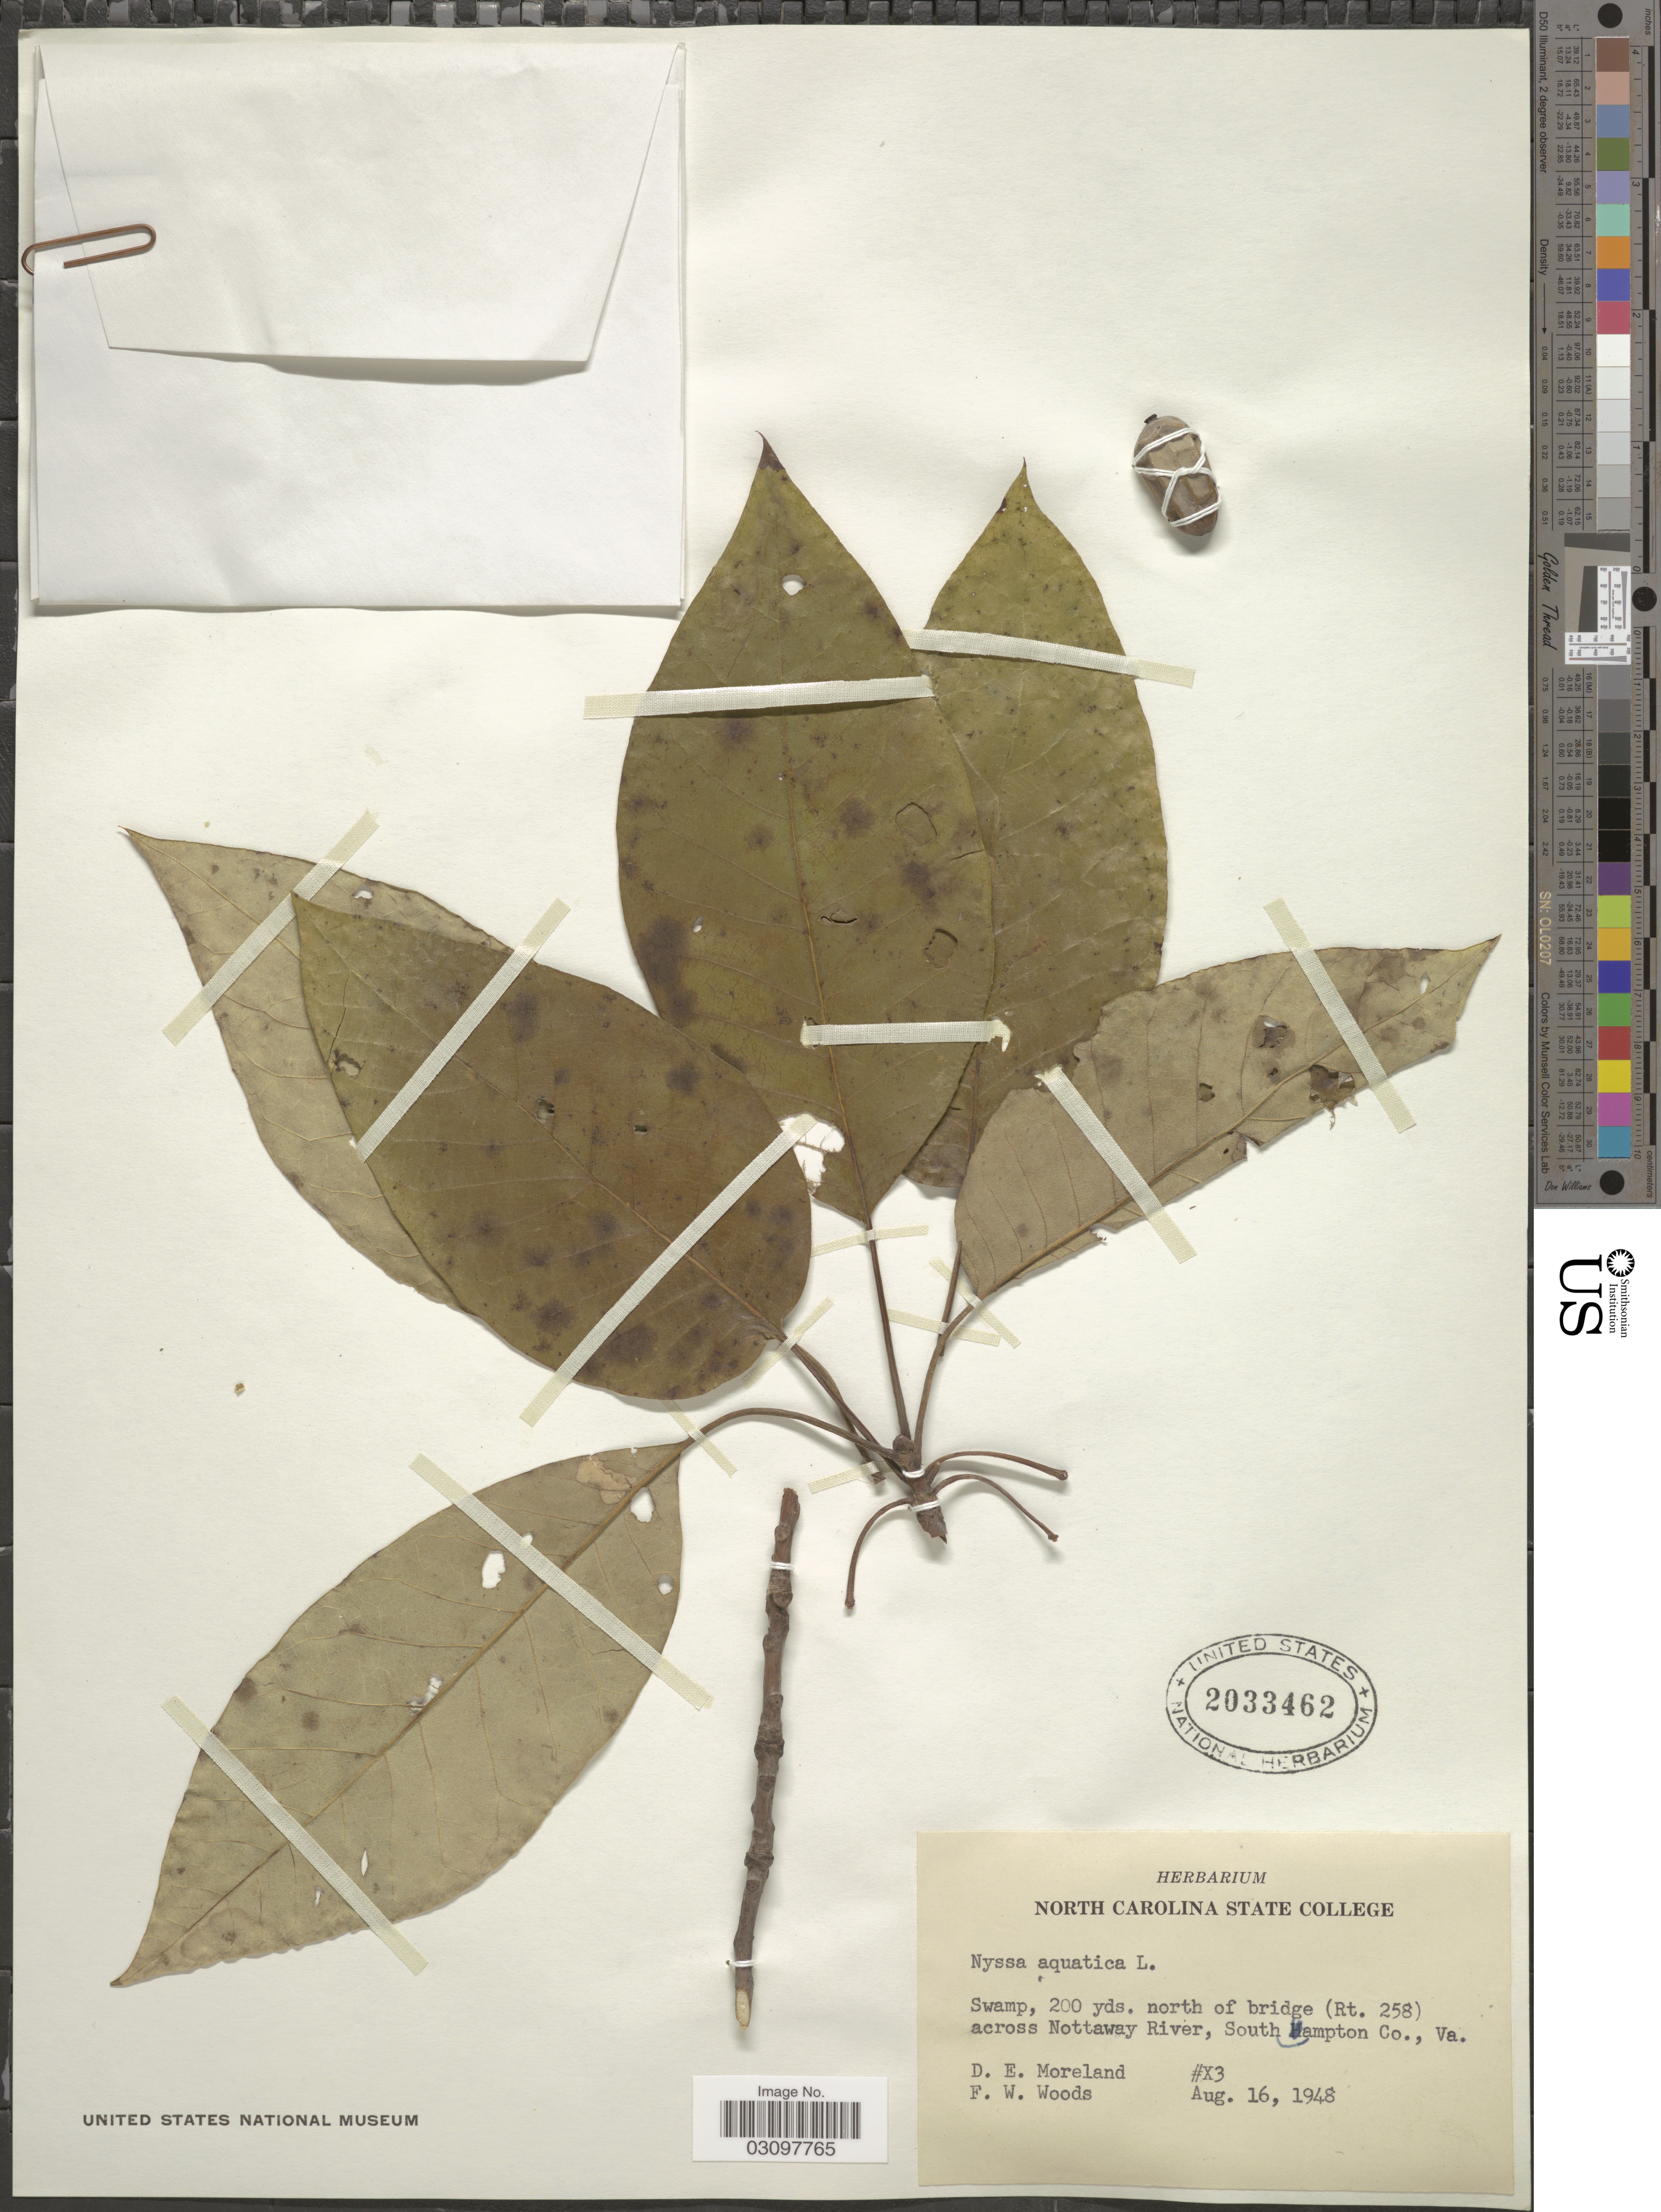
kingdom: Plantae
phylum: Tracheophyta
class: Magnoliopsida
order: Cornales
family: Nyssaceae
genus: Nyssa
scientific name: Nyssa aquatica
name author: L.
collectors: D. Moreland & F. W. Woods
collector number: X3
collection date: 1948-08-16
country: United States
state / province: Virginia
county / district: Southampton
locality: Swamp, 200 yds. north of bridge (Rt. 258) across Nottaway River, Southampton Co., Va.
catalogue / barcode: US 2033462